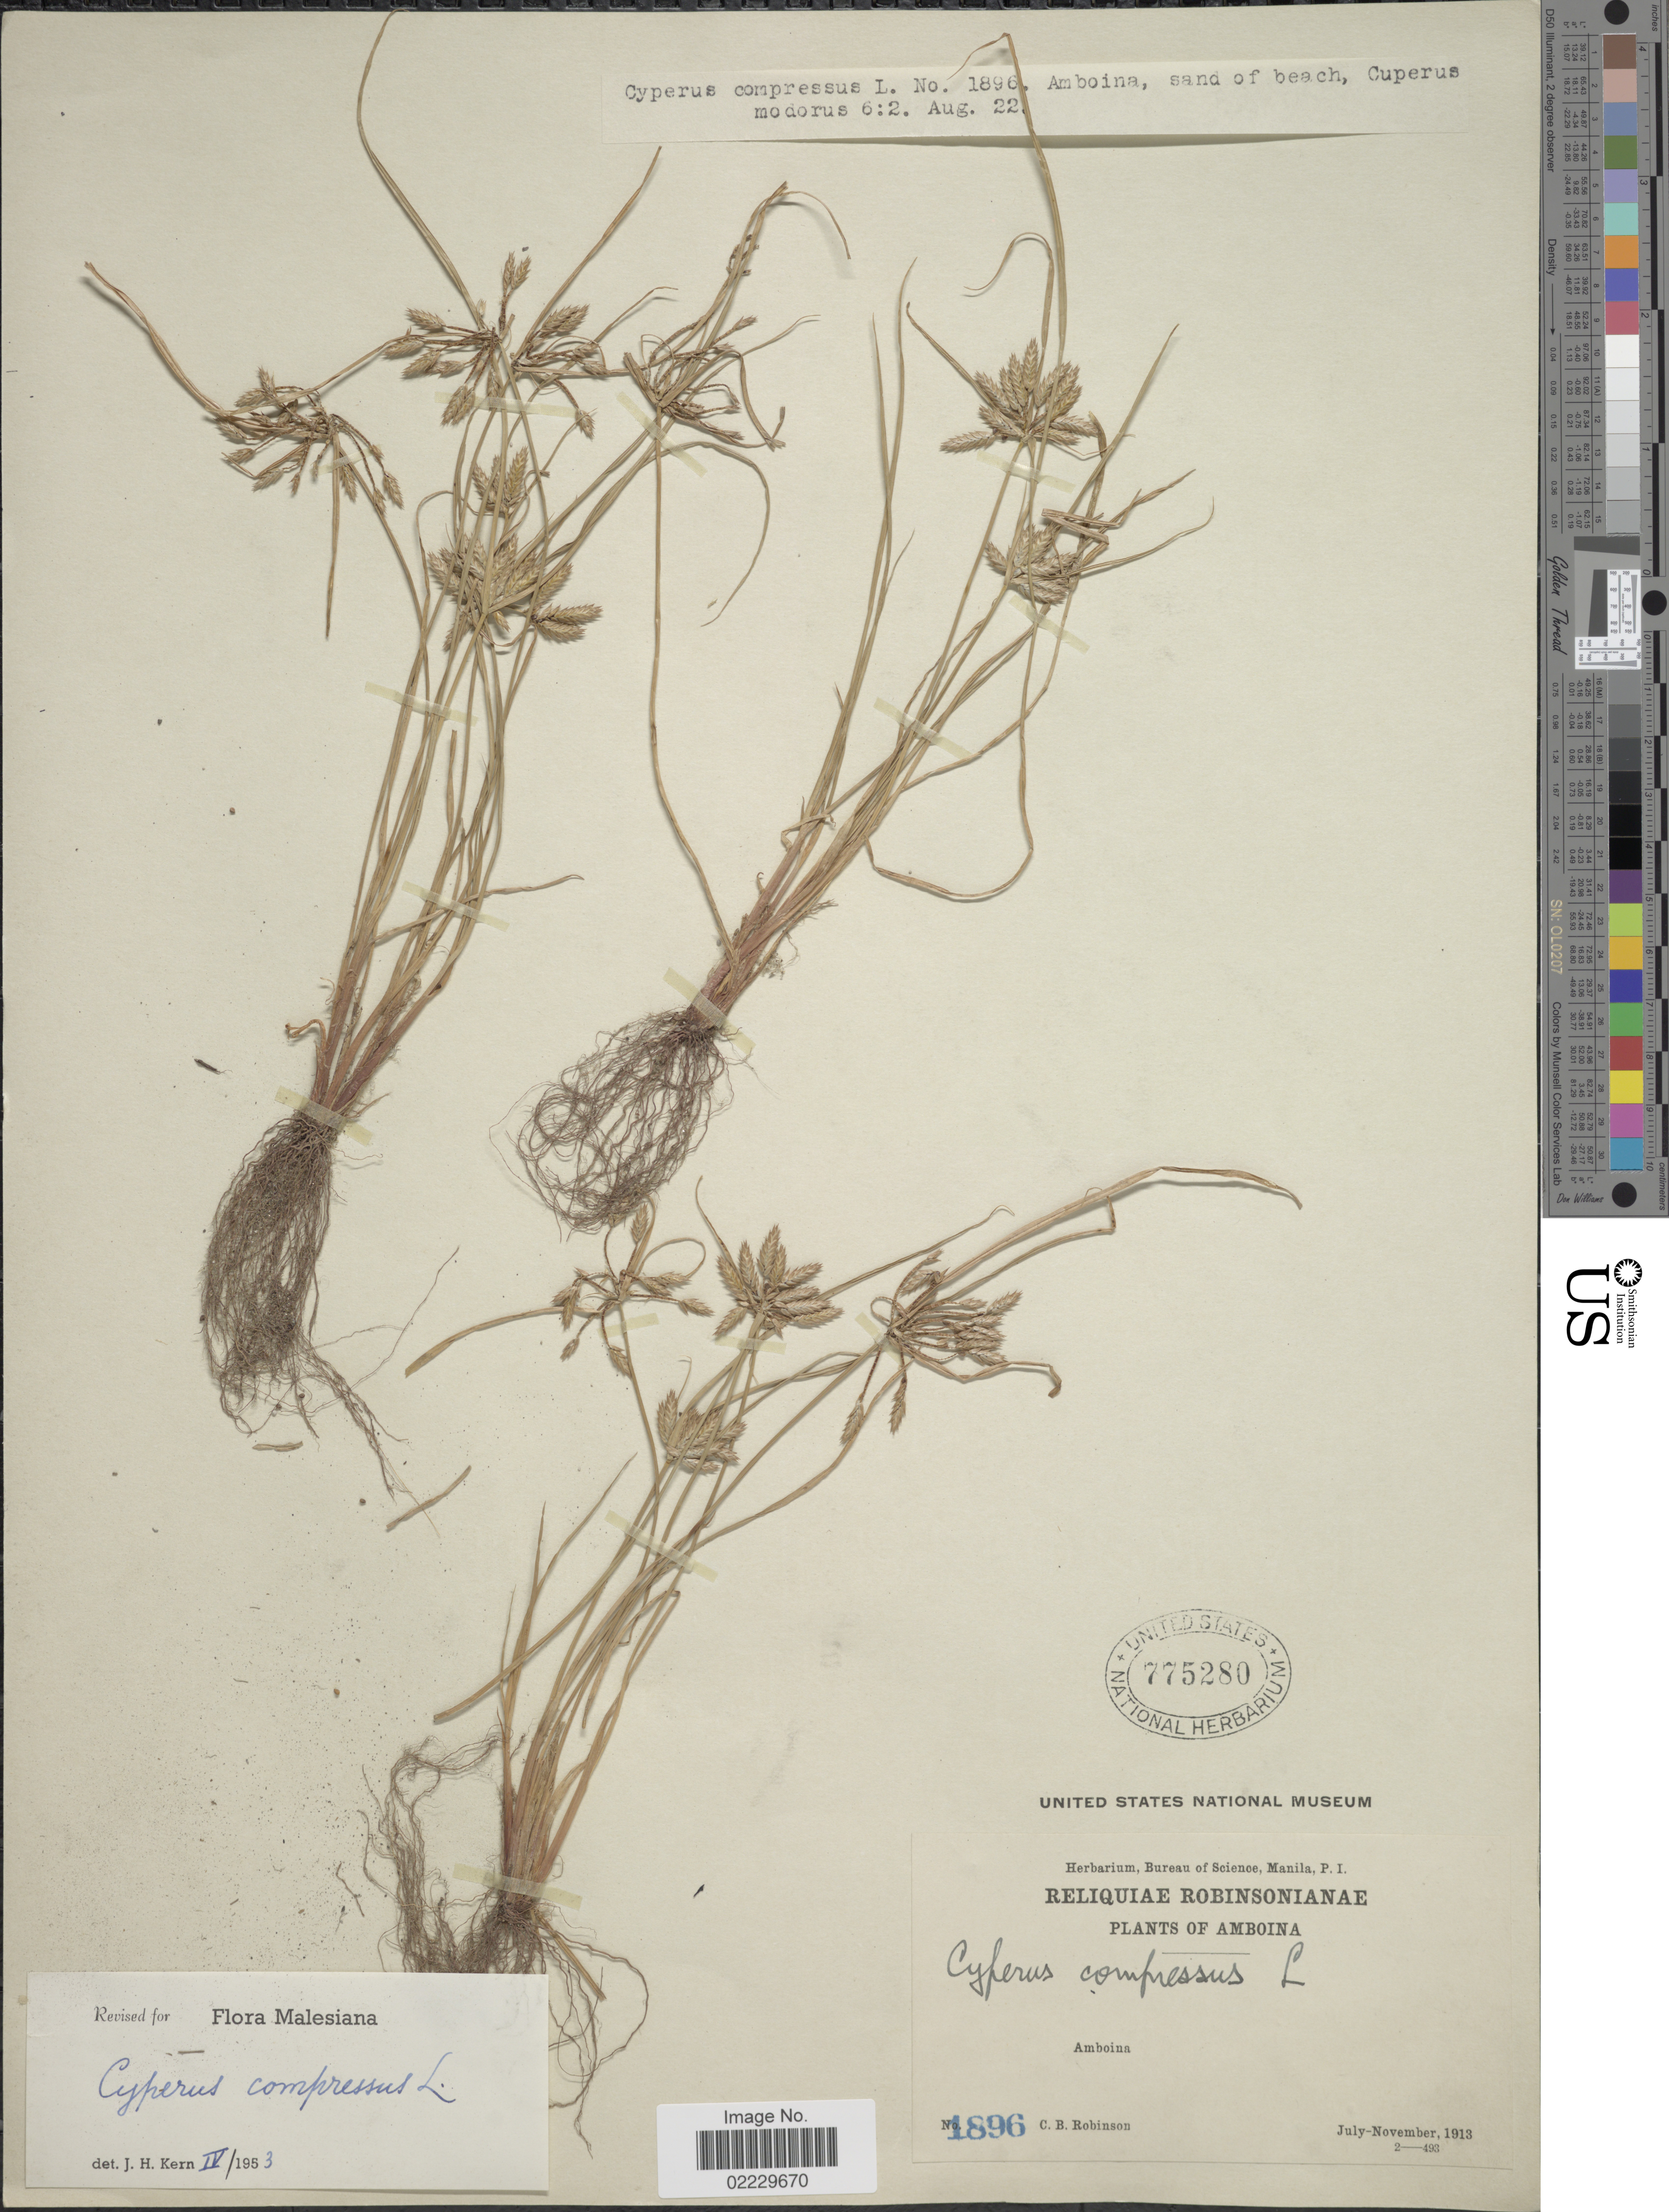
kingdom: Plantae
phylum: Tracheophyta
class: Liliopsida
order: Poales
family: Cyperaceae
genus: Cyperus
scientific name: Cyperus compressus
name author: L.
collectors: C. Robinson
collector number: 1896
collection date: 1913-07/1913-11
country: Indonesia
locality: Amboina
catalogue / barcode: US 775280